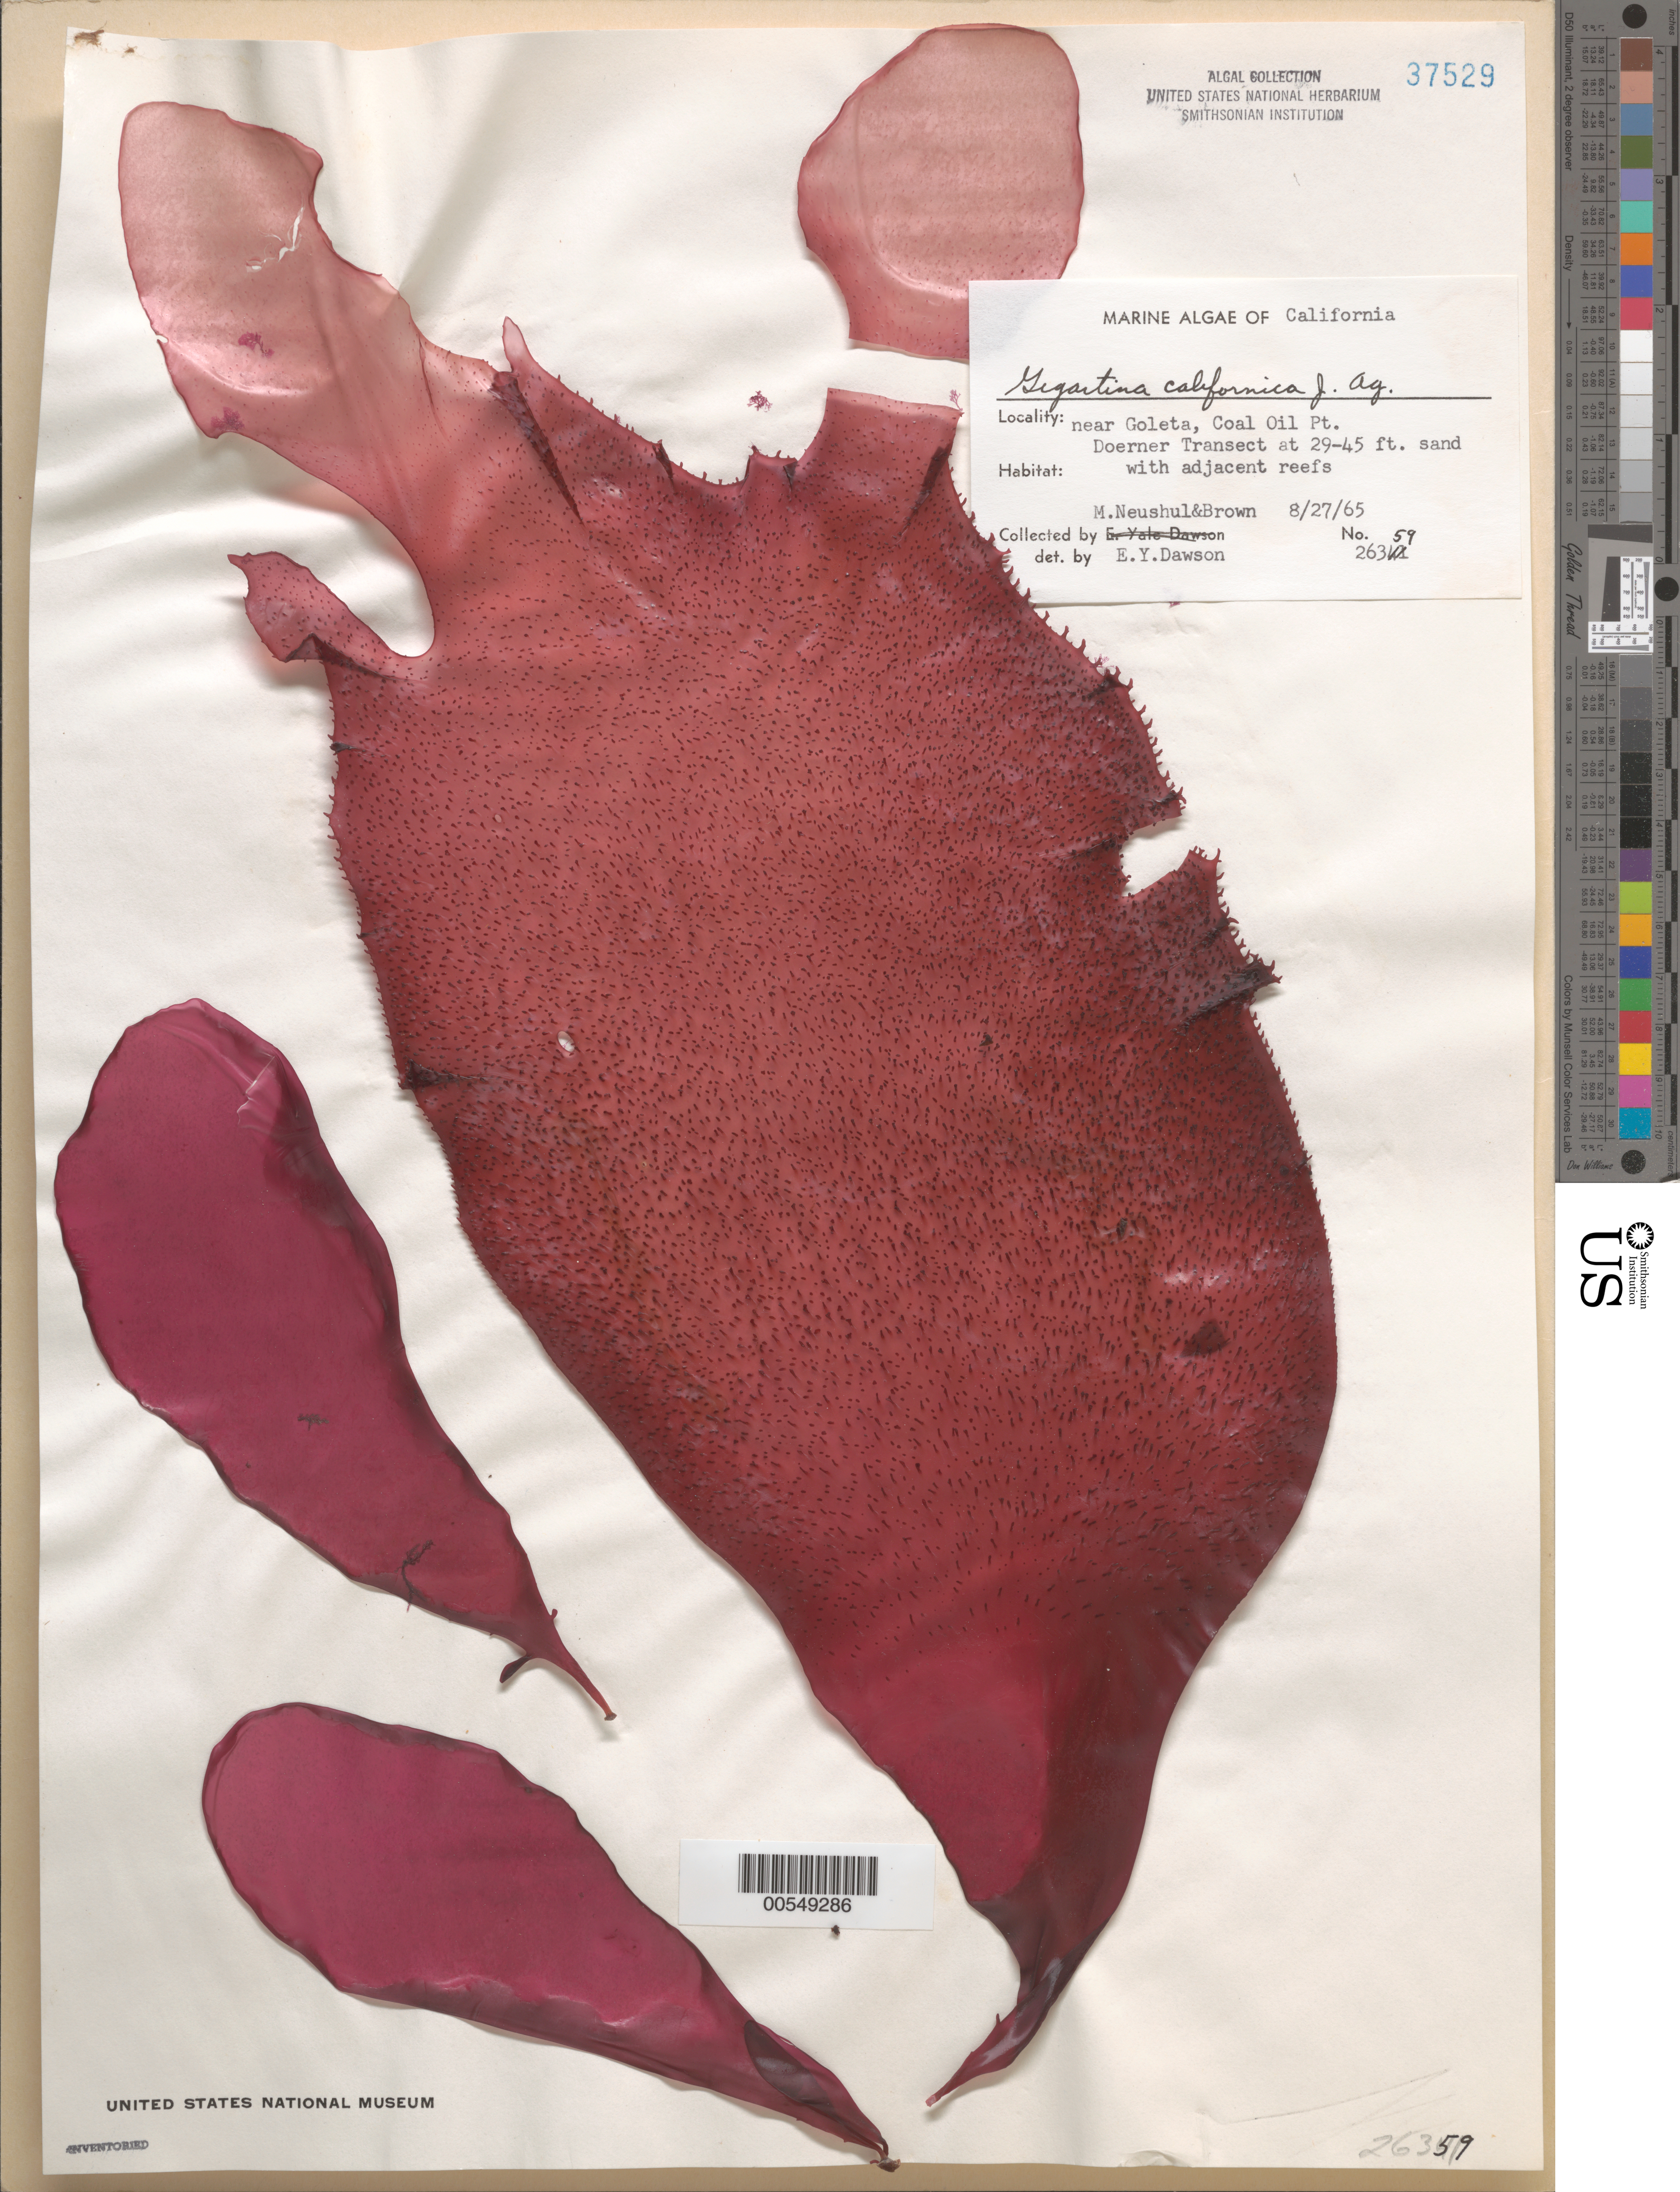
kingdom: Plantae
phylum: Rhodophyta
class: Florideophyceae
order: Gigartinales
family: Gigartinaceae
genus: Chondracanthus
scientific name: Chondracanthus corymbiferus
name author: (Kütz.) Guiry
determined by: Algae name updating Project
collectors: M. Neushul & D. Brown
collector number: EYD 26359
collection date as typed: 27 Aug 1965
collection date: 1965-08-27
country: United States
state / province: California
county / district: Santa Barbara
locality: Coal Oil Point, near Goleta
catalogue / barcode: US 37529